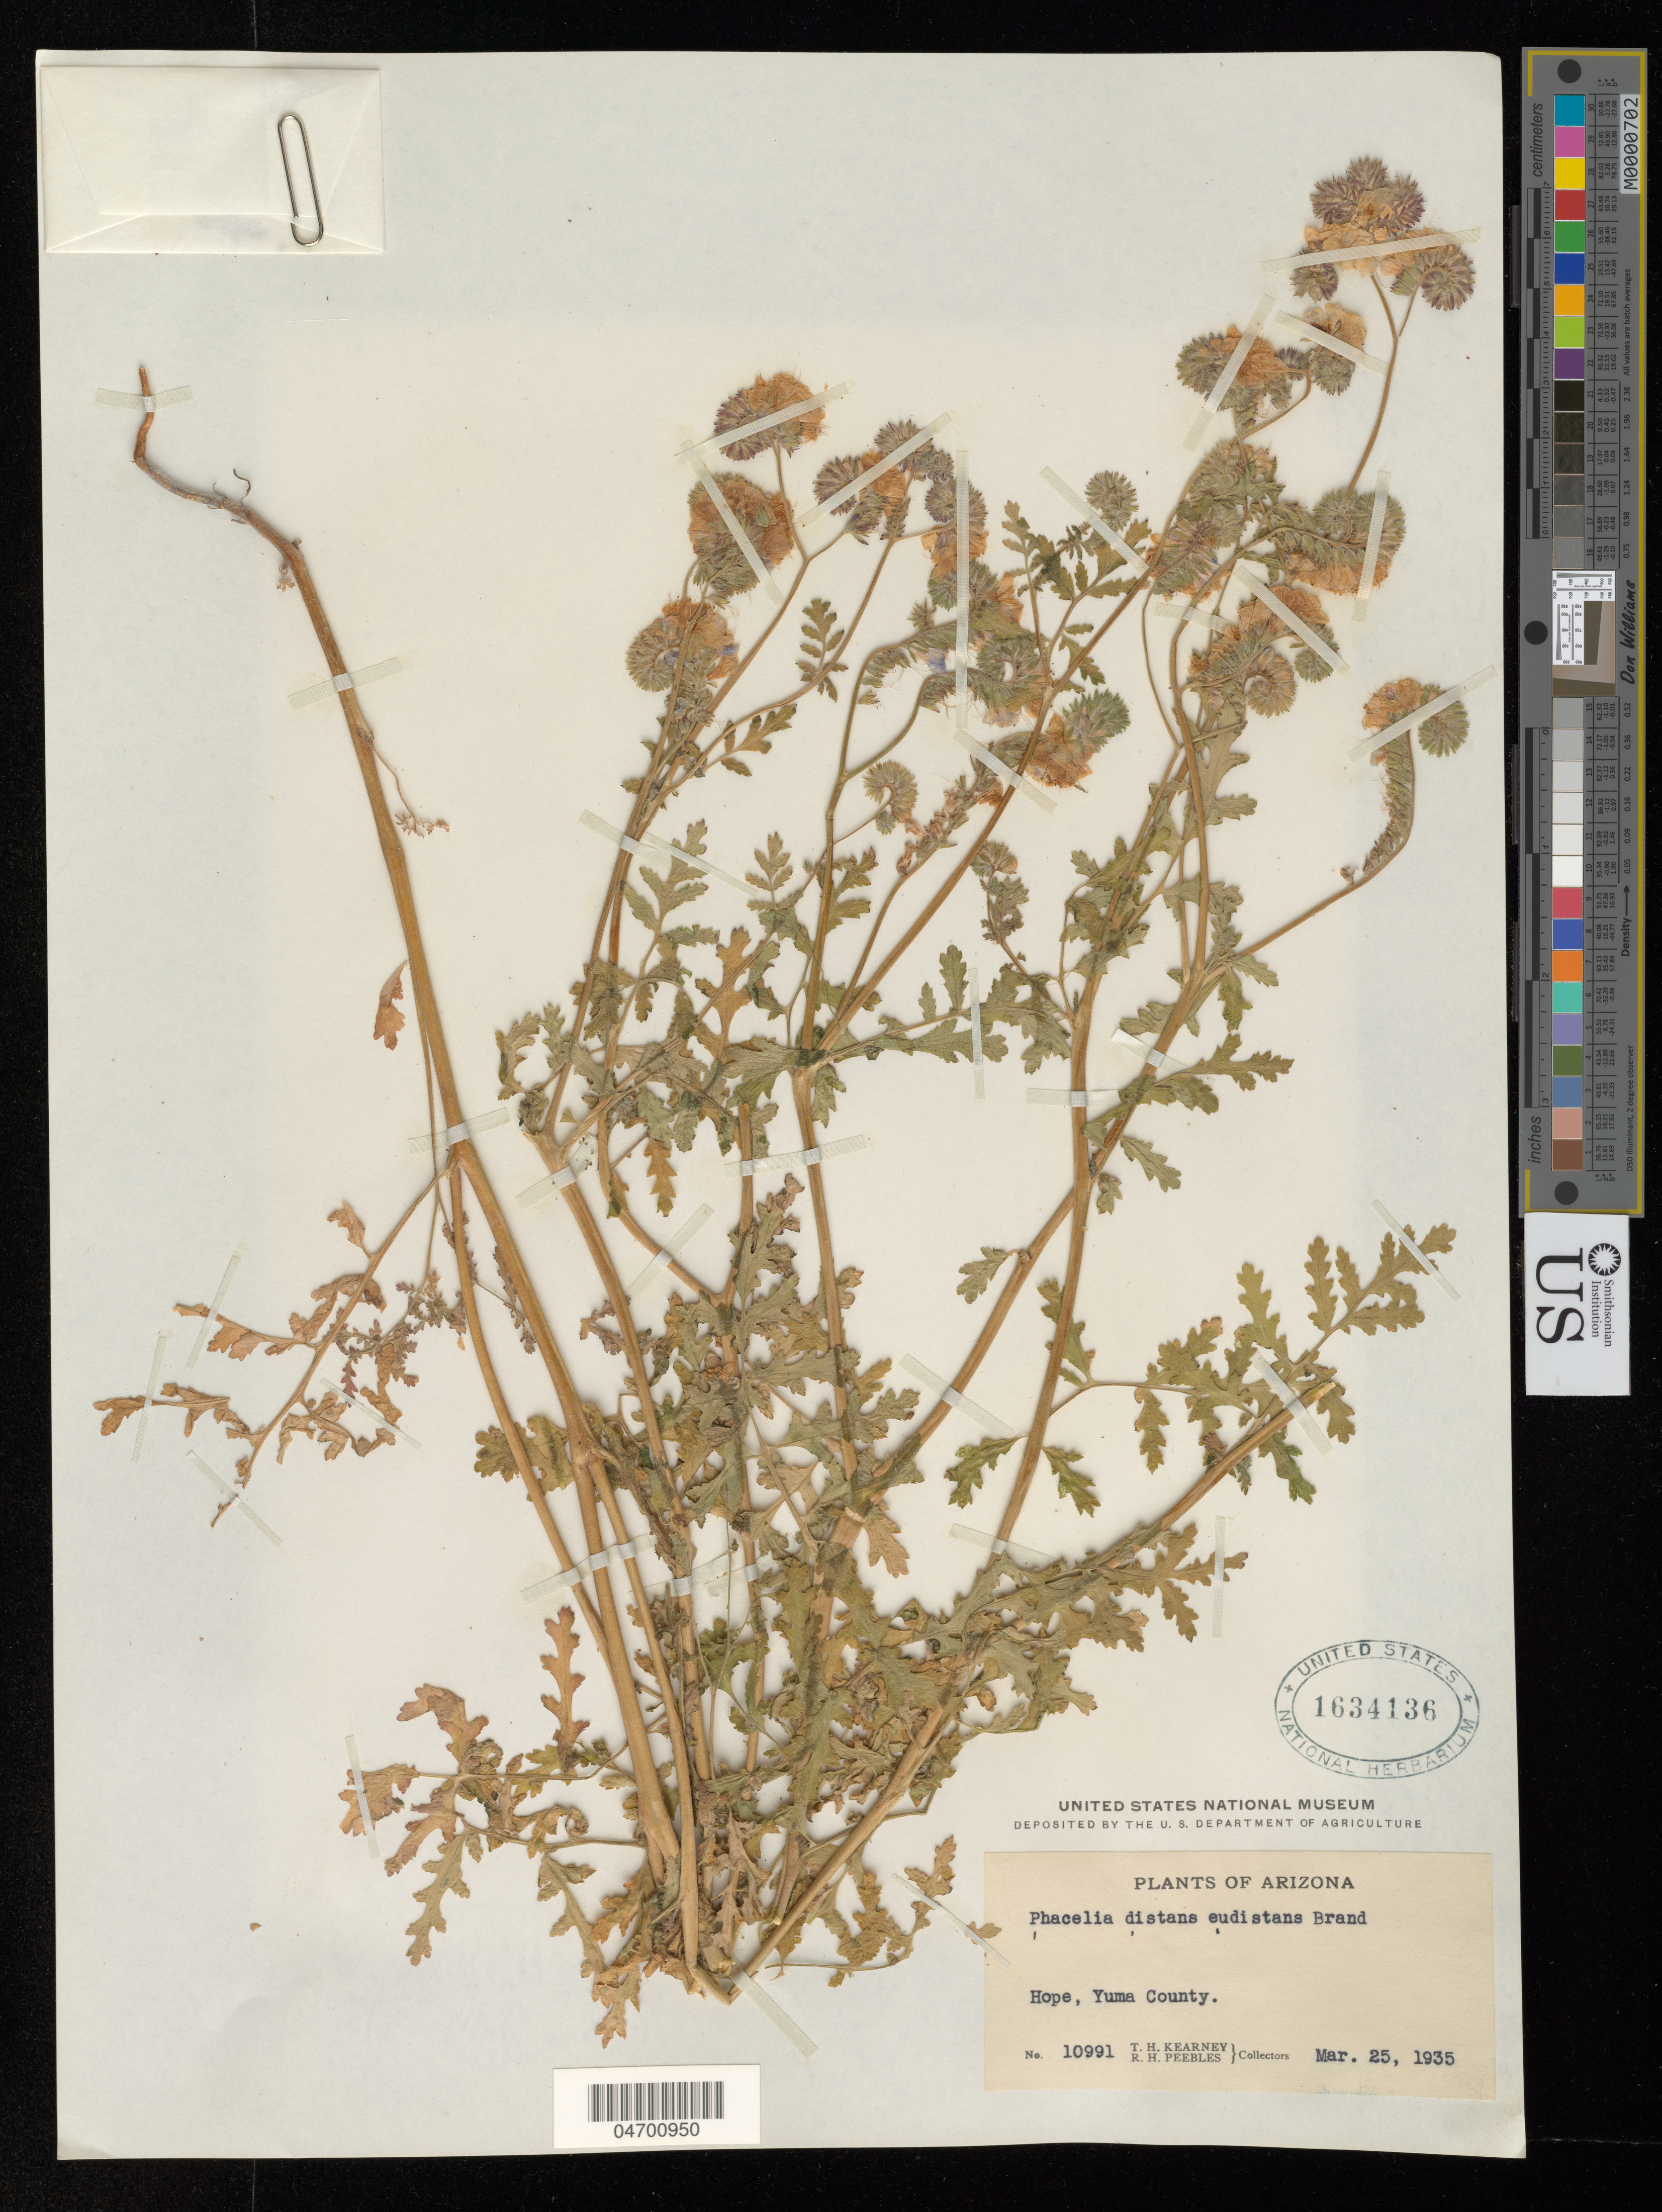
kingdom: Plantae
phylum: Tracheophyta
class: Magnoliopsida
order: Boraginales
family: Hydrophyllaceae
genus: Phacelia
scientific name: Phacelia distans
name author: Benth.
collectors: T. H. Kearney & R. H. Peebles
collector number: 10991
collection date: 1935-03-25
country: United States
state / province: Arizona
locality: Hope, Yuma County.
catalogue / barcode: US 1634136